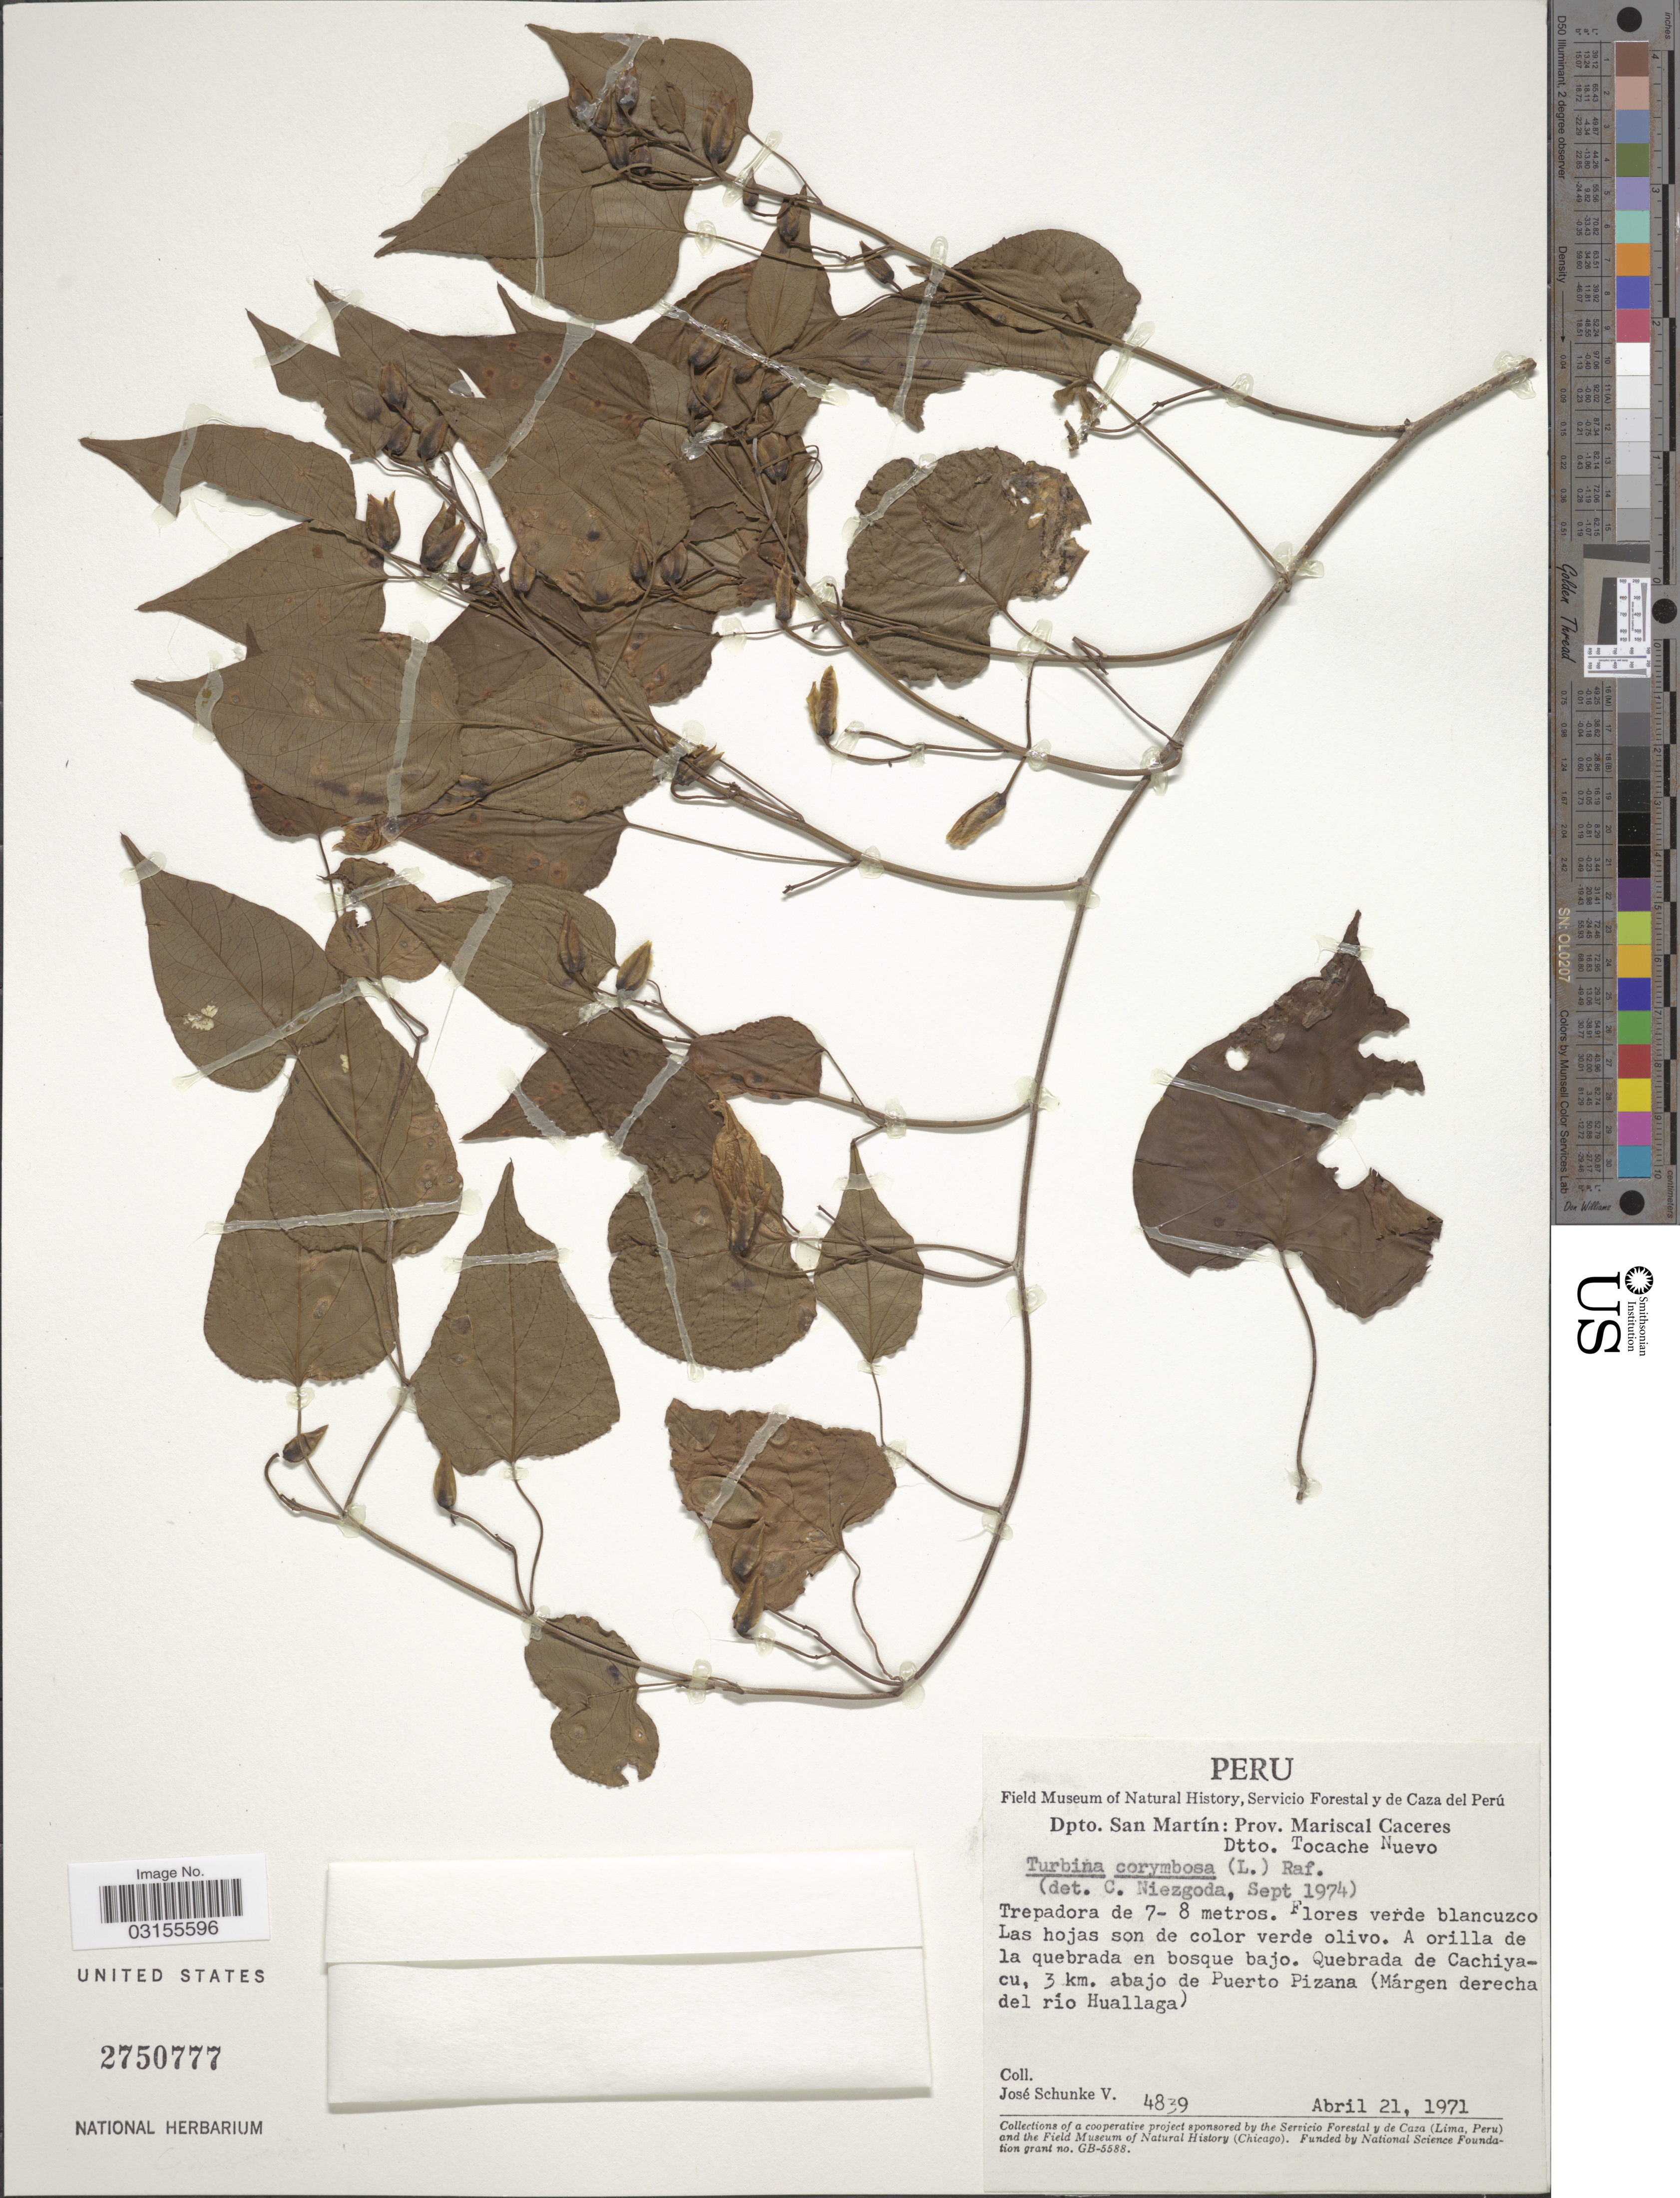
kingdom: Plantae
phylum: Tracheophyta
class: Magnoliopsida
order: Solanales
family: Convolvulaceae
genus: Turbina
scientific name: Turbina corymbosa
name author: (L.) Raf.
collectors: J. Schunke Vigo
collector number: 4839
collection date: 1971-04-21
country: Peru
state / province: San Martín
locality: Dpto. San Martín: Prov. Mariscal Caceres. Dtto. Tocache Nuevo. Quebrada de Cachiyacu, 3 km. abajo de Puerto Pizana (Márgen derecha del río Huallaga).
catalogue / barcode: US 2750777